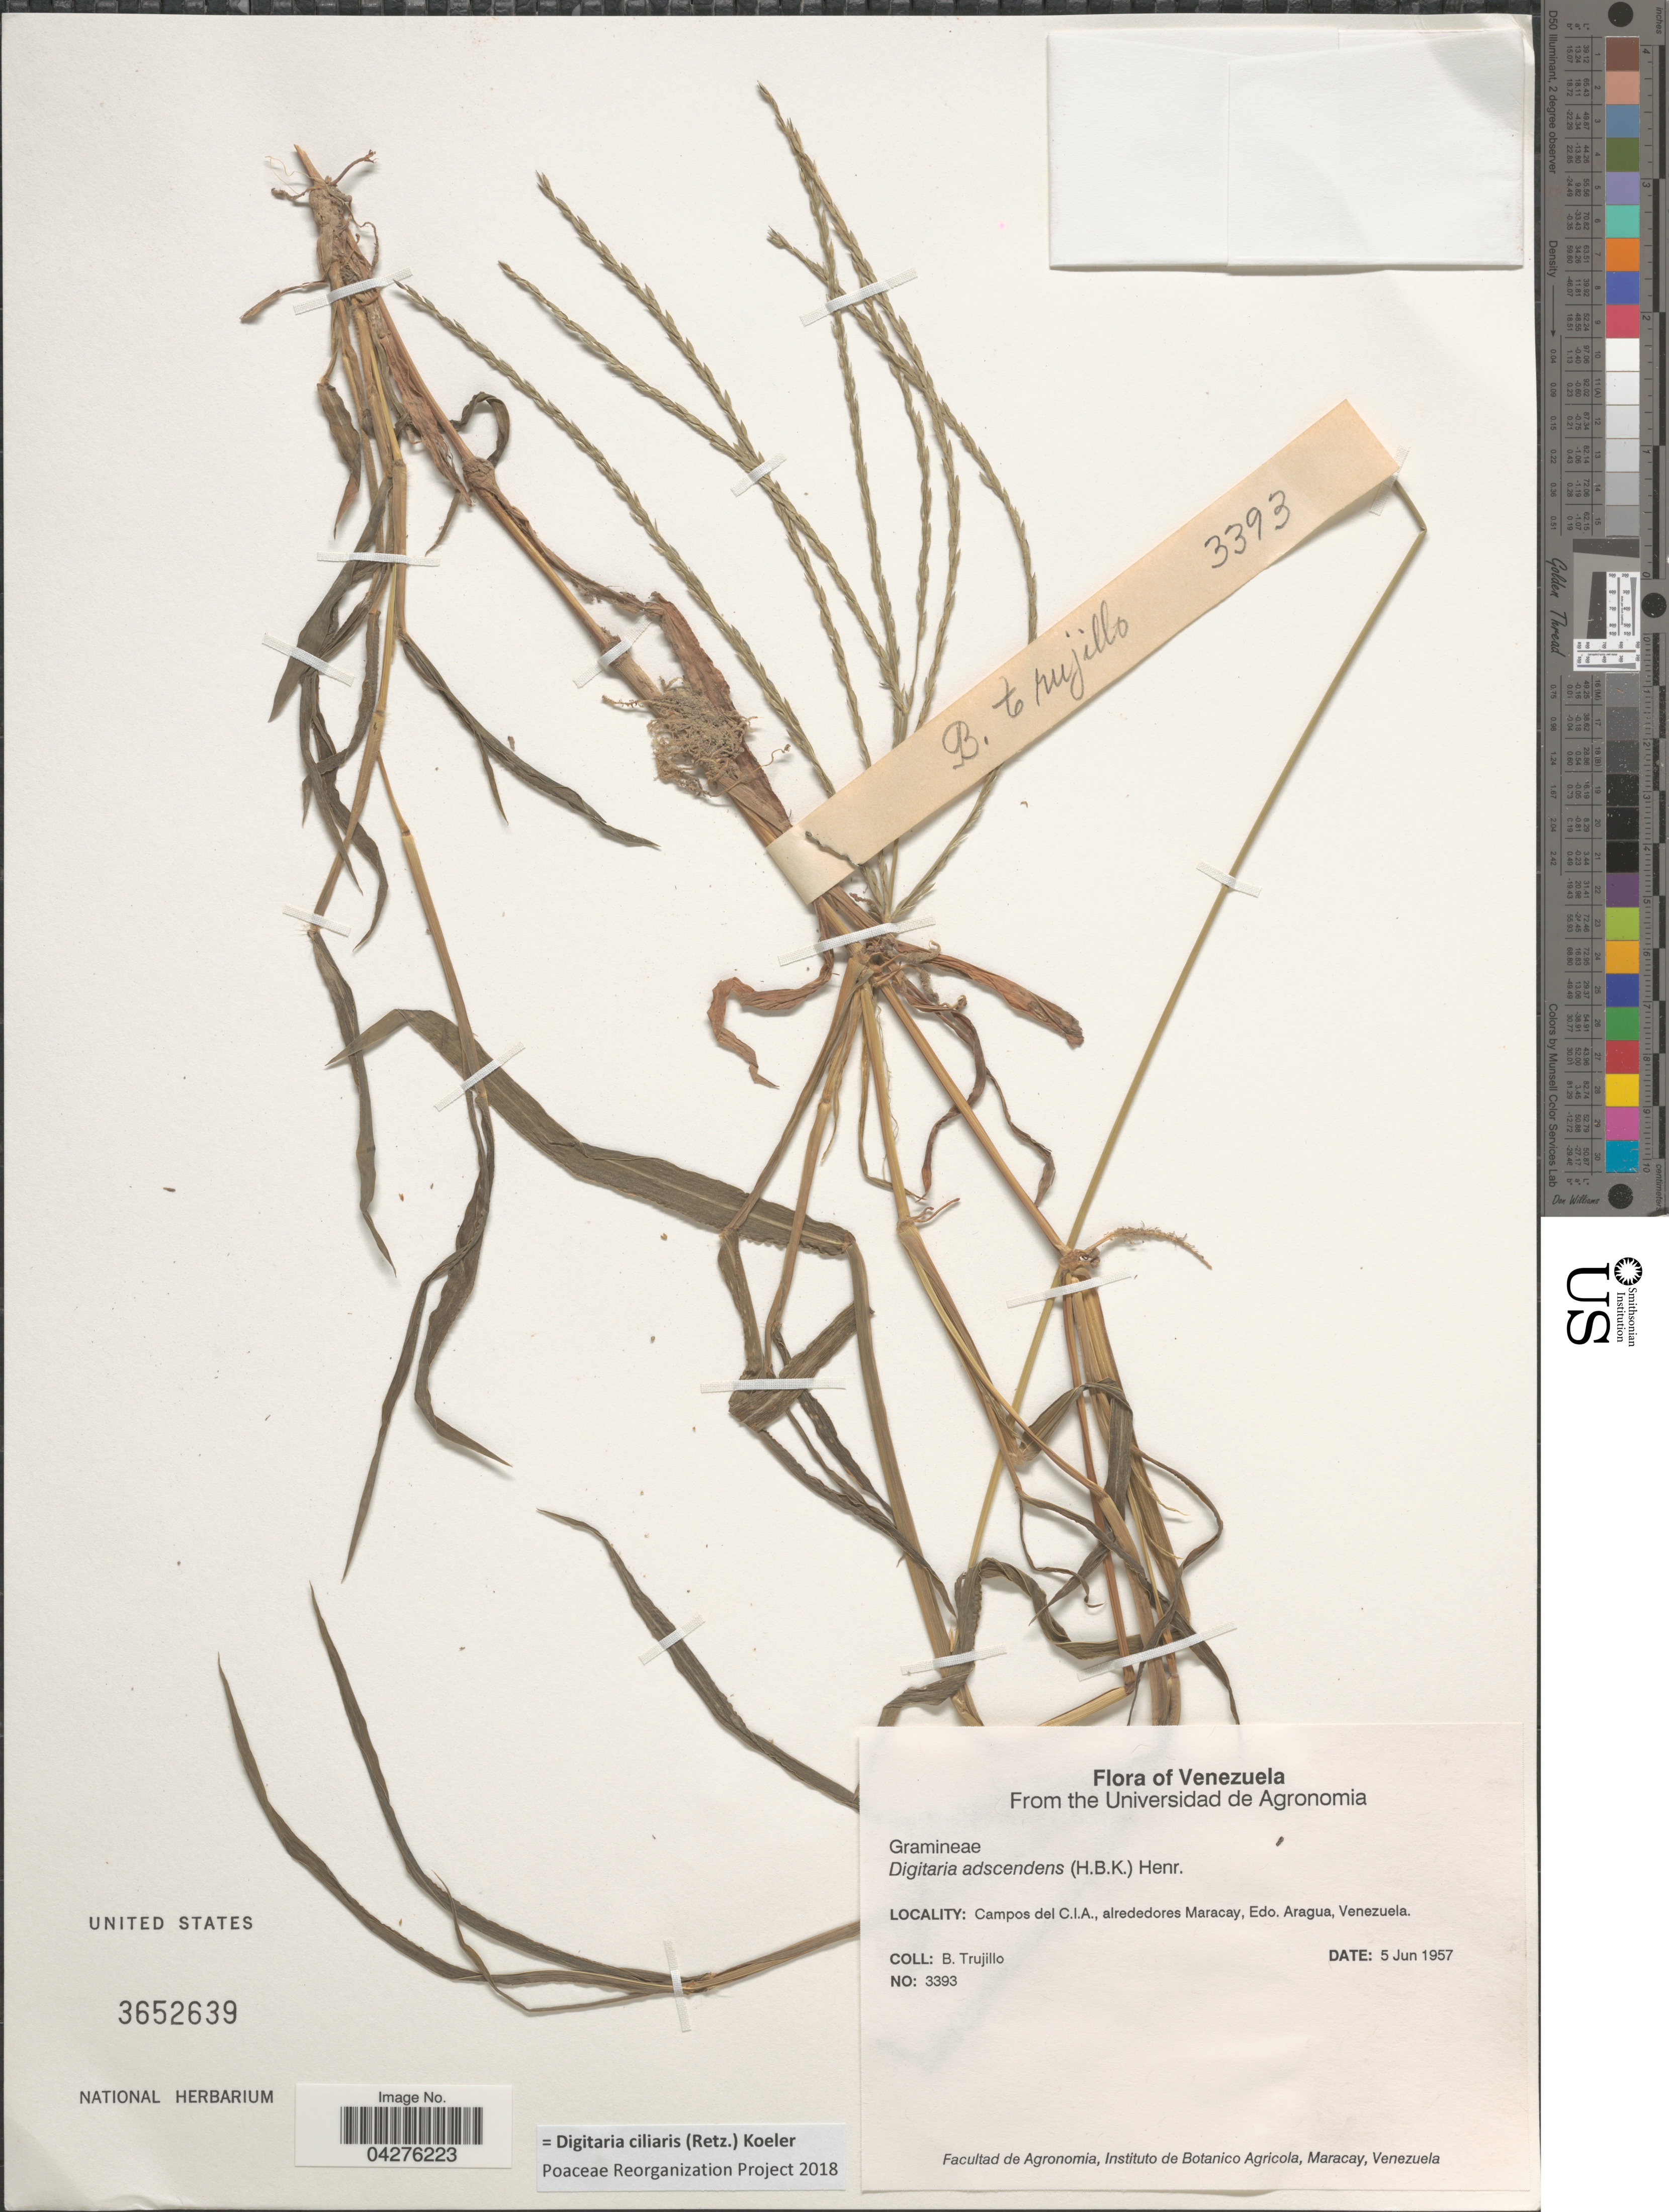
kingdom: Plantae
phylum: Tracheophyta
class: Liliopsida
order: Poales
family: Poaceae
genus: Digitaria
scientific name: Digitaria ciliaris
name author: (Retz.) Koeler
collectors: B. Trujillo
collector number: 3393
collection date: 1957-06-05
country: Venezuela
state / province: Aragua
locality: Campos del C.I.A., alrededores Maracay, Edo. Aragua.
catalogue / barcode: US 3652639